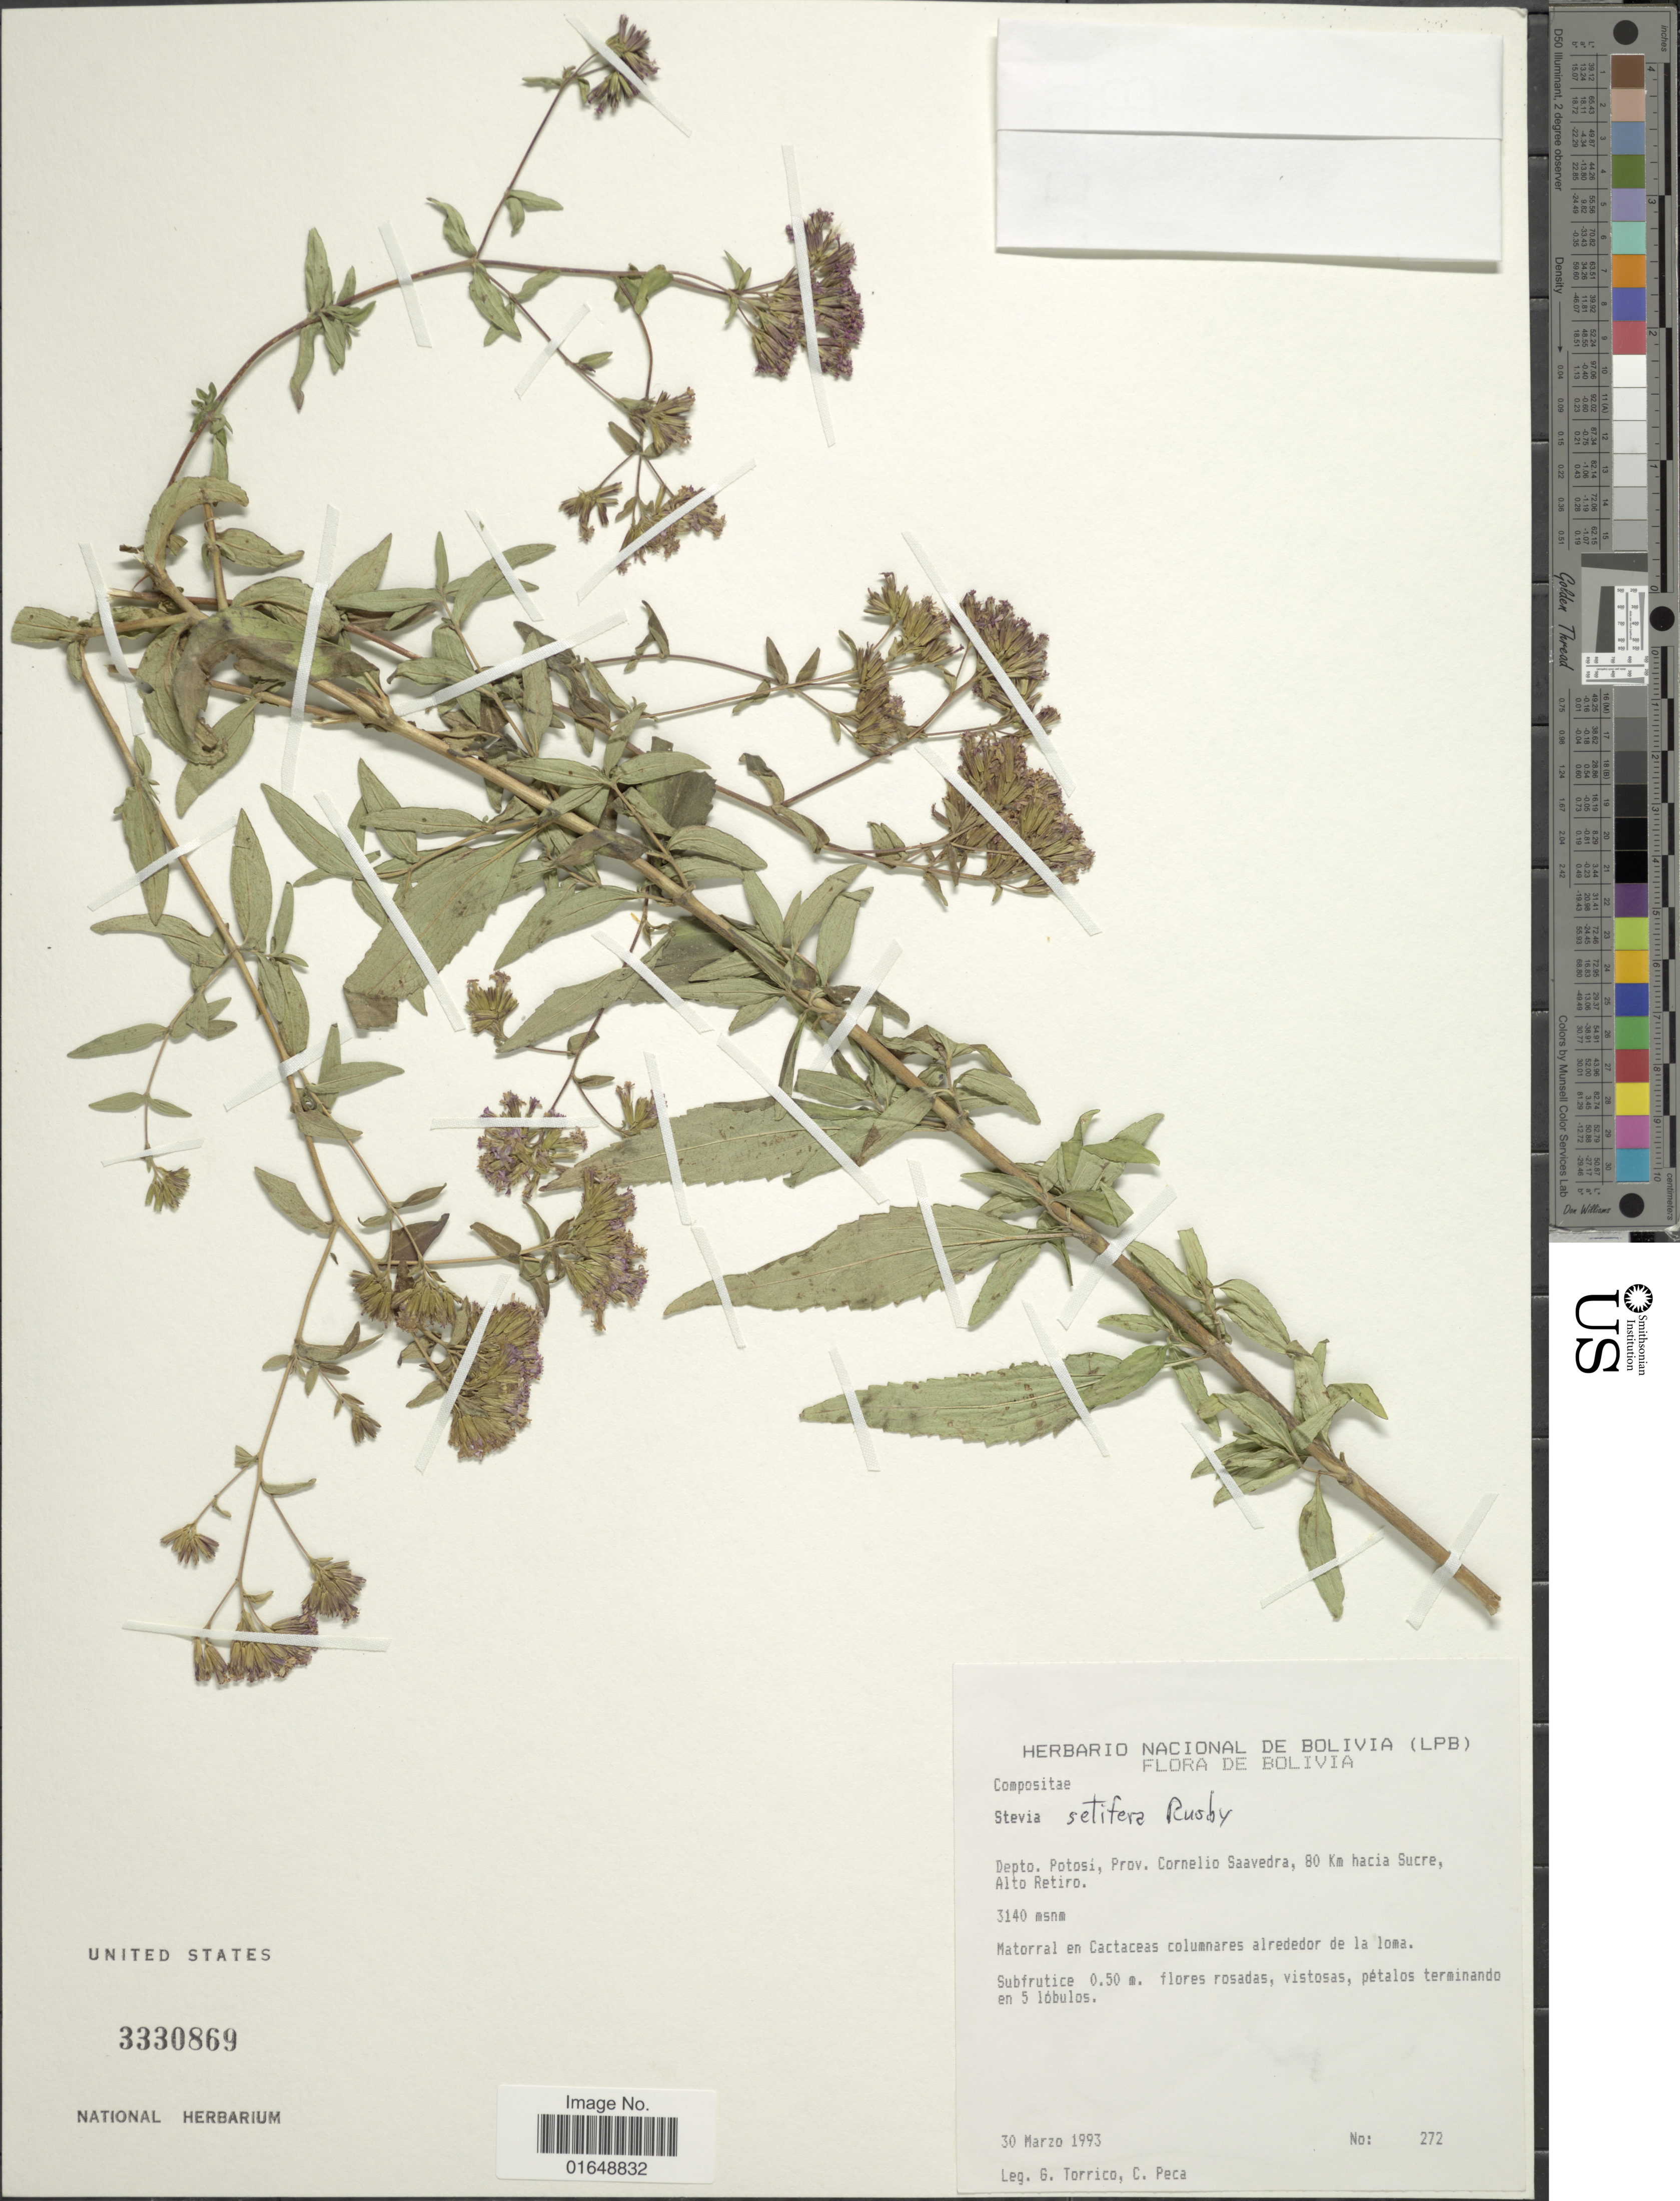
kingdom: Plantae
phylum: Tracheophyta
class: Magnoliopsida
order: Asterales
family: Asteraceae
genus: Stevia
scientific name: Stevia setifera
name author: Rusby ex B.L. Rob.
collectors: G. Torrico & C. Peca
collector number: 272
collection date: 1993-03-30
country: Bolivia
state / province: Potosi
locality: Depto. Potosi, Prov. Cornelio Saavedra, 80 Km hacia Sucre, Alto Retiro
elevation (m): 3140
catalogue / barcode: US 3330869